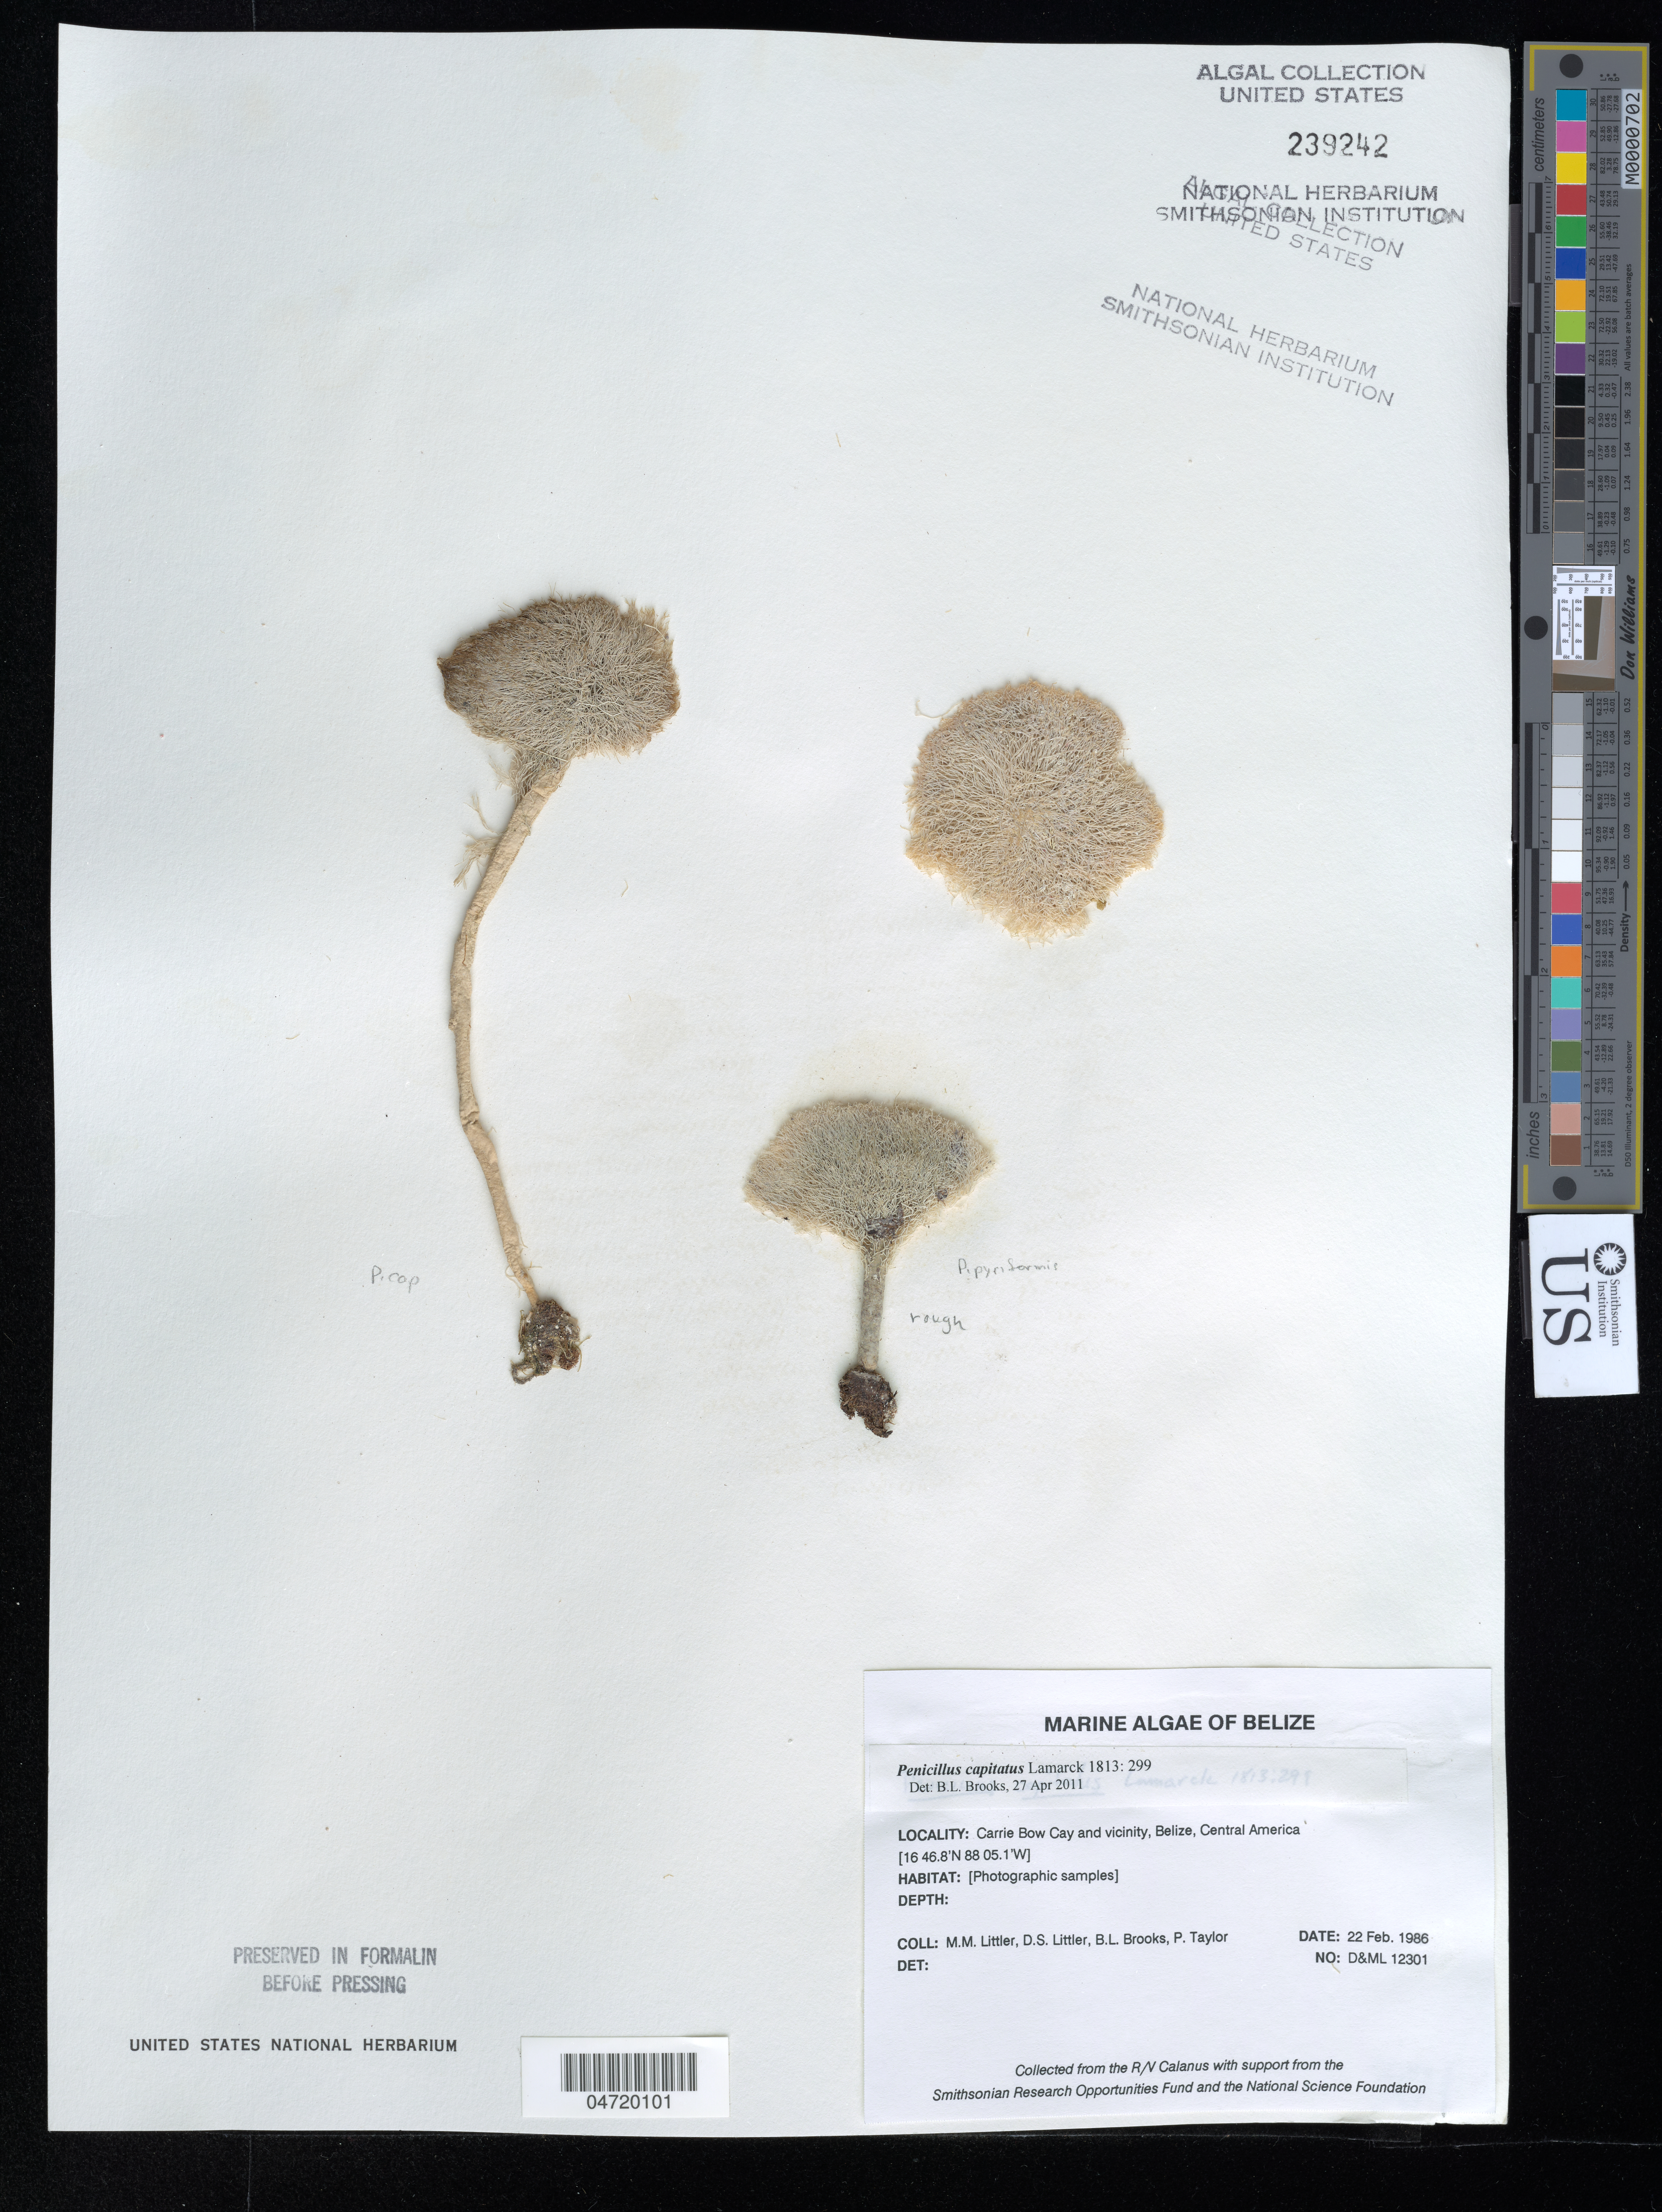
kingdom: Plantae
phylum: Chlorophyta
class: Ulvophyceae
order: Bryopsidales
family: Udoteaceae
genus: Penicillus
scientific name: Penicillus capitatus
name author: Lam.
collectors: M. M. Littler, D. S. Littler, B. Brooks & P. Taylor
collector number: D&ML12301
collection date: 1986-02-22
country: Belize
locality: Carrie Bow Cay and vicinity.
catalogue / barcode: US 239242